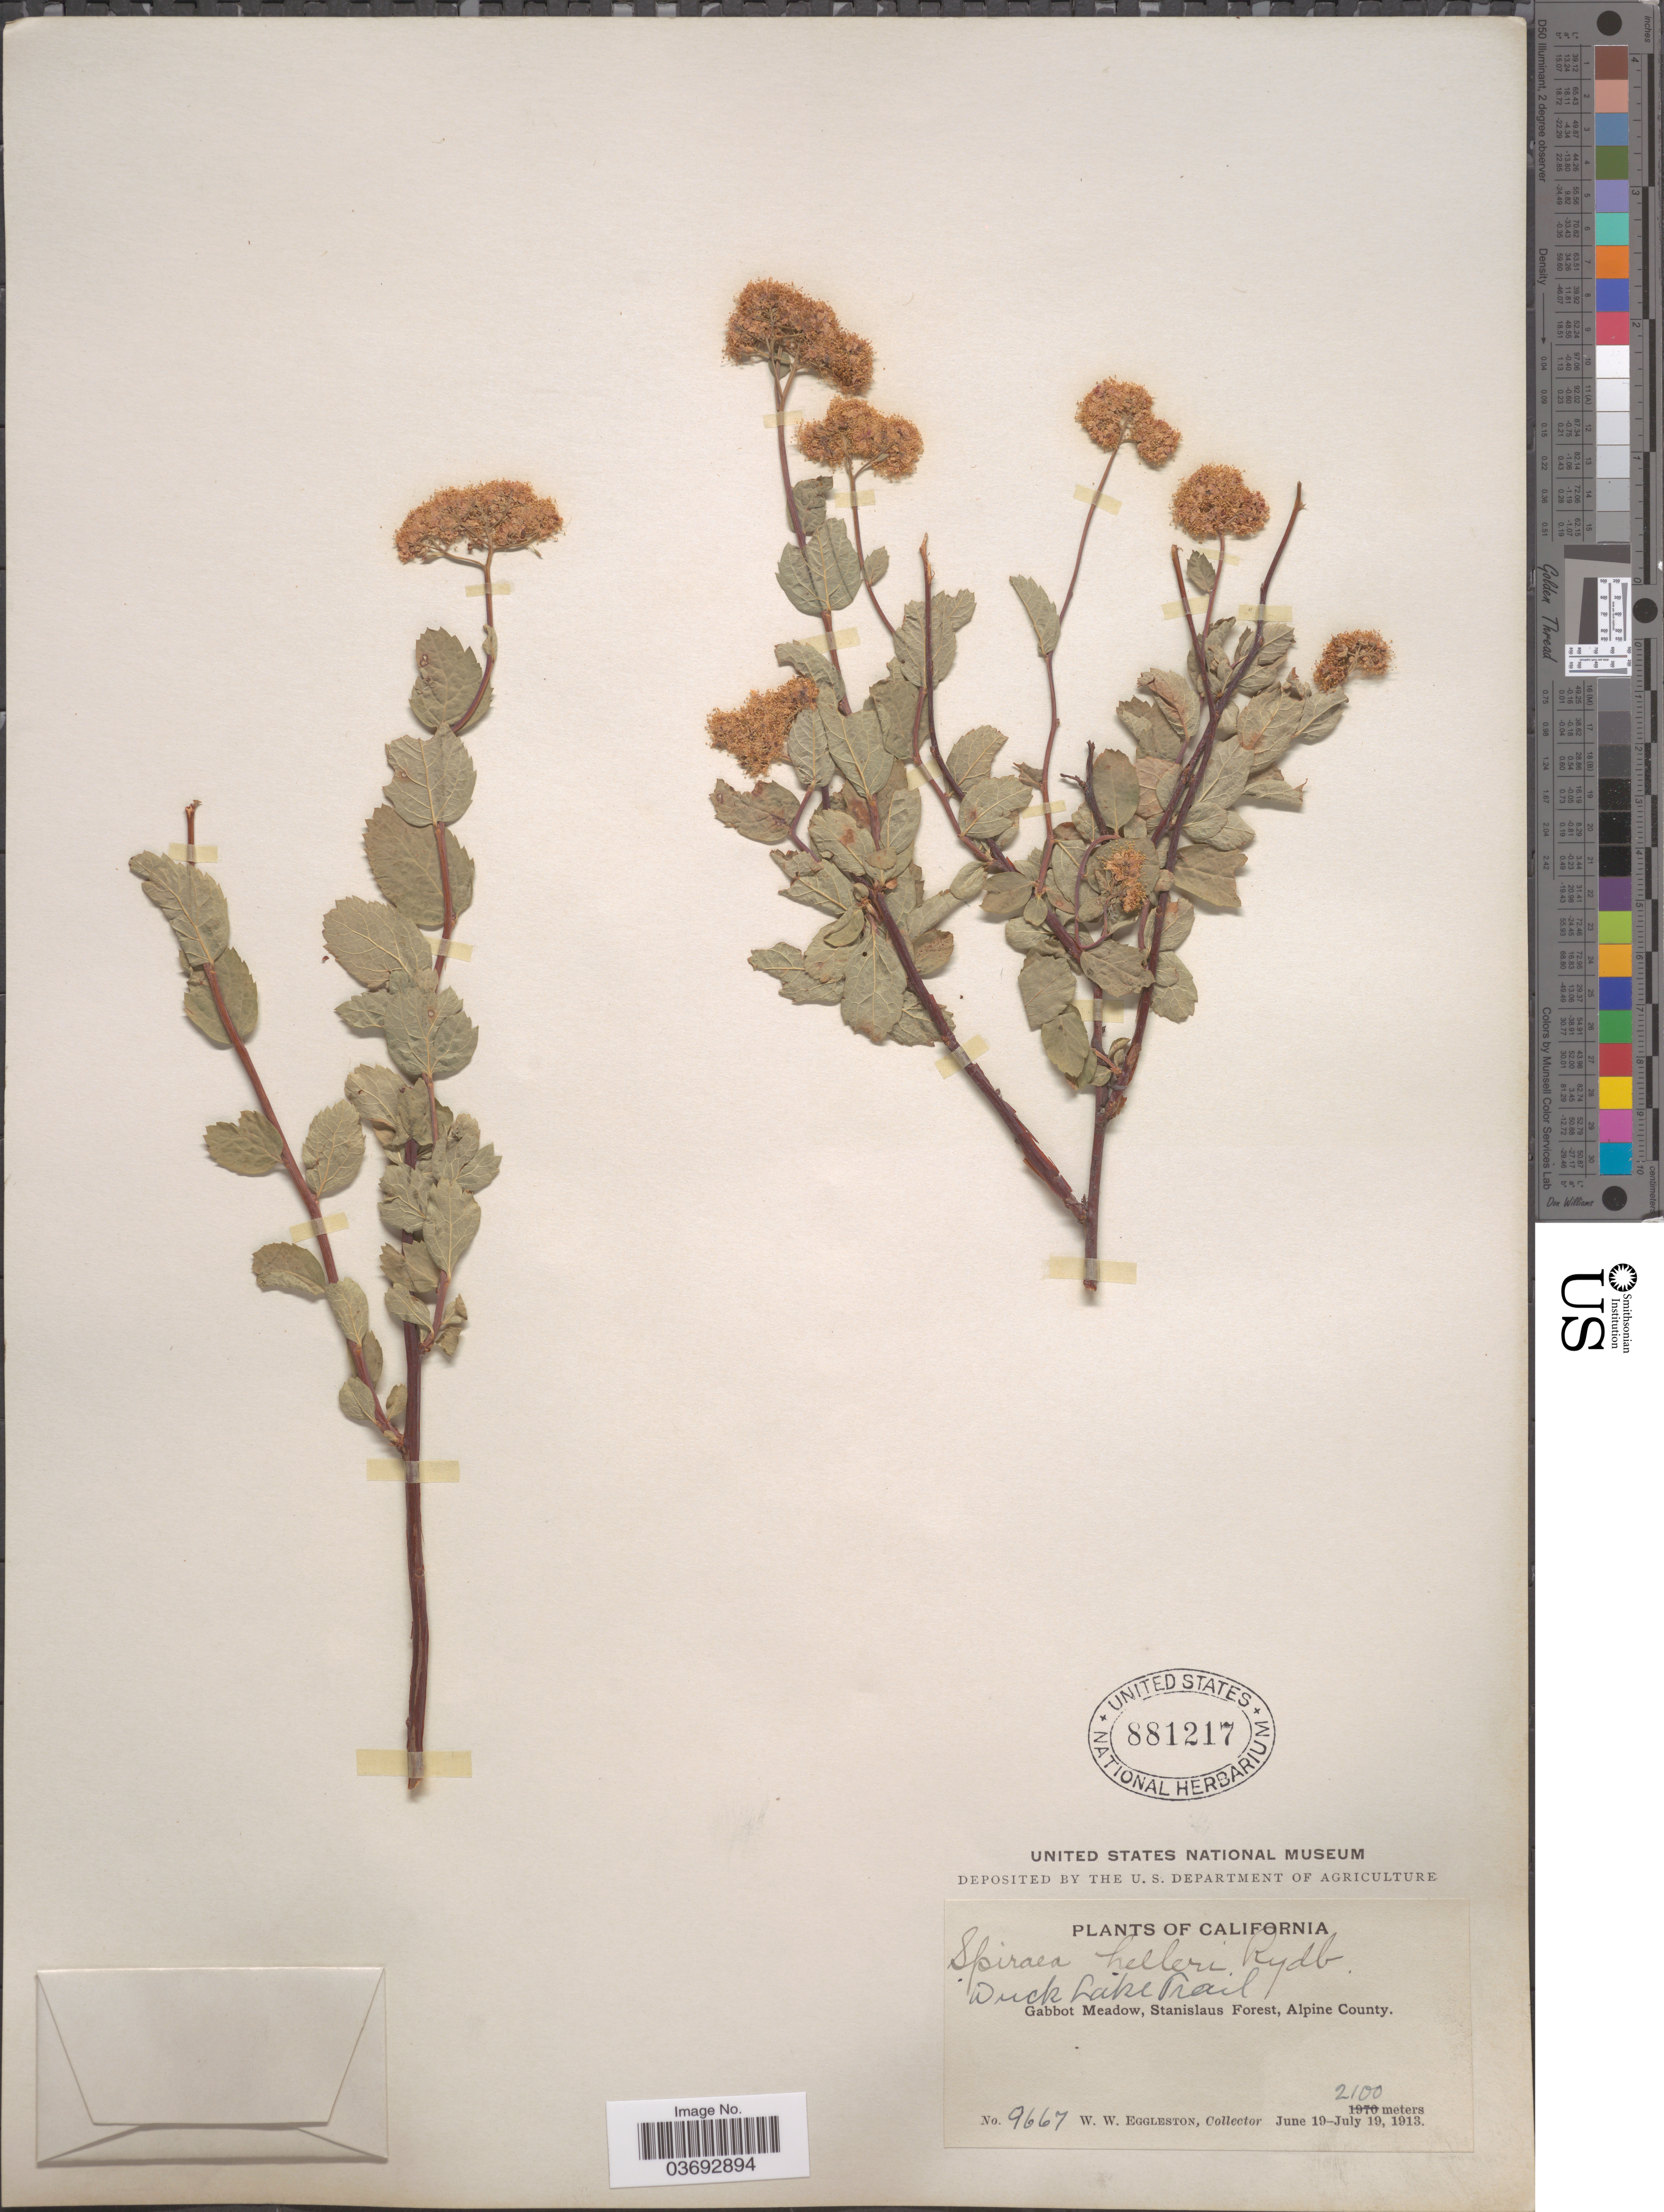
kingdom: Plantae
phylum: Tracheophyta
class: Magnoliopsida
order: Rosales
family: Rosaceae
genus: Spiraea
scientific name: Spiraea splendens var. splendens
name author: Baumann ex K. Koch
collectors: W. W. Eggleston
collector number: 9667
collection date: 1913-06-19/1913-07-19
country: United States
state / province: California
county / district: Alpine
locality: Duck Lake Trail. Gabbot Meadow, Stanislaus Forest, Alpine County.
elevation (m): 2100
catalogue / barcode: US 881217